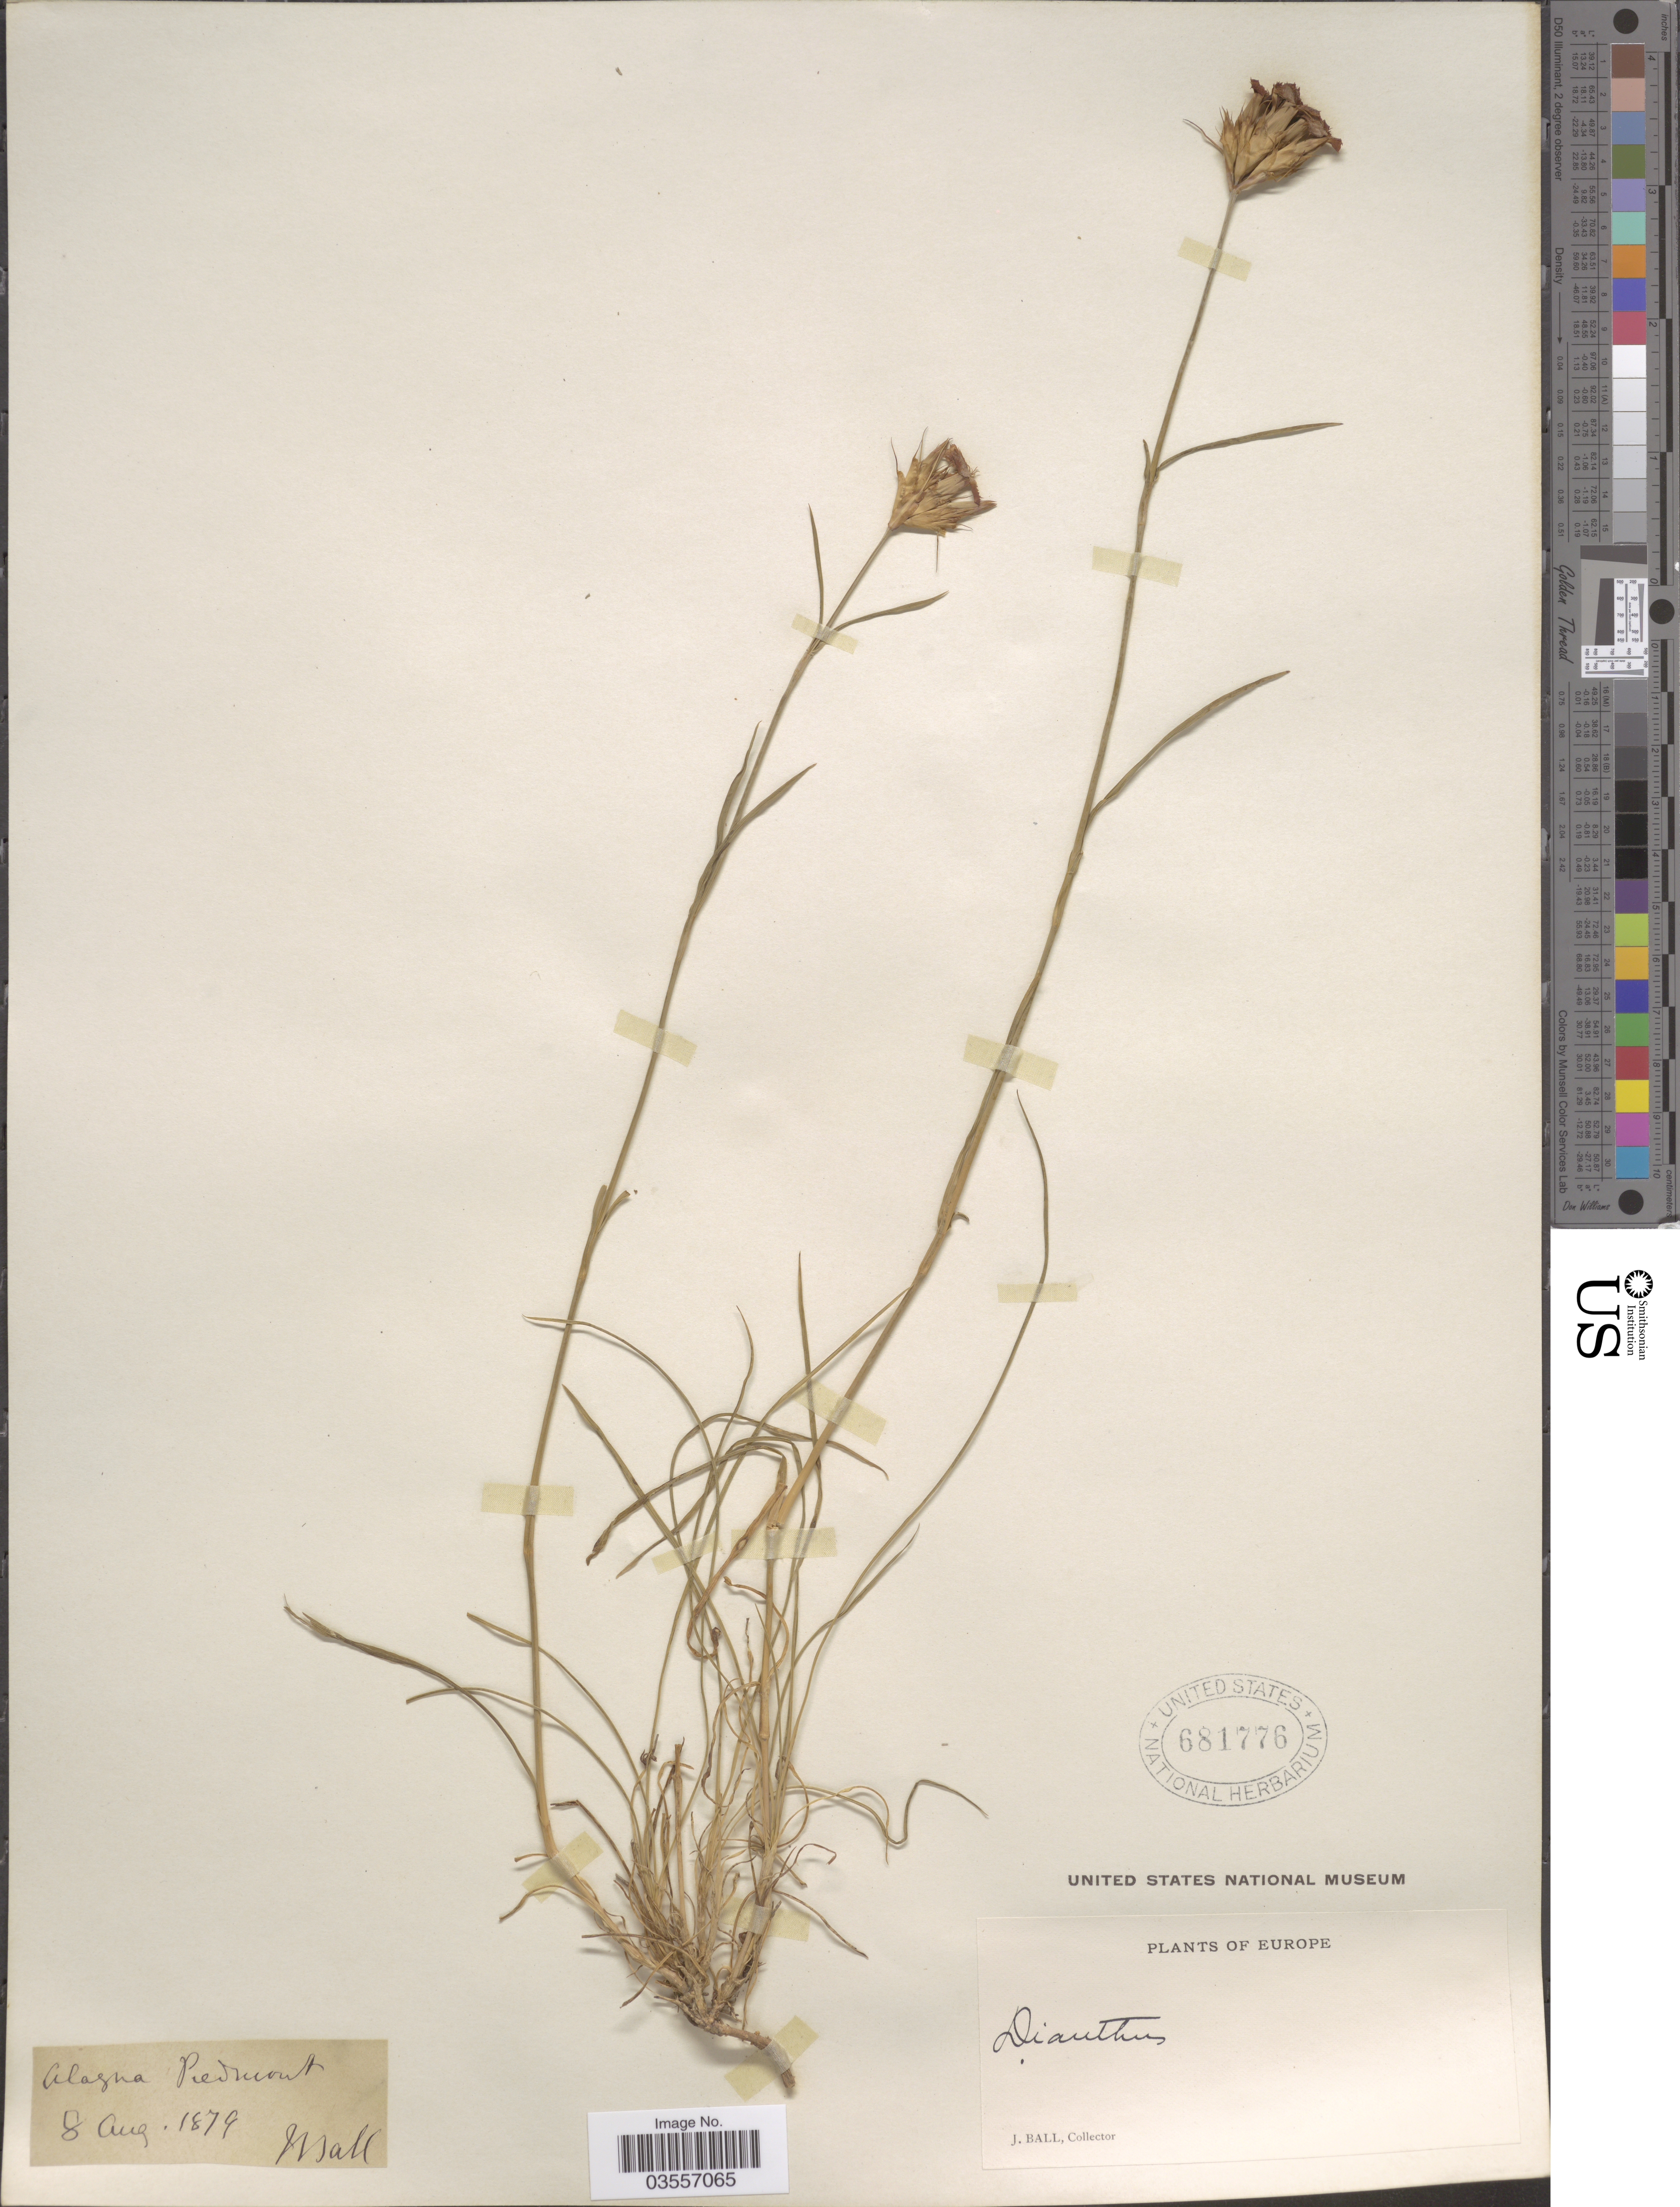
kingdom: Plantae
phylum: Tracheophyta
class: Magnoliopsida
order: Caryophyllales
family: Caryophyllaceae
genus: Dianthus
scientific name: Dianthus sp.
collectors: J. Ball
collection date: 1879-08-08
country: Italy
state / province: Piedmont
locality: Alagna. Europe.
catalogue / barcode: US 681776